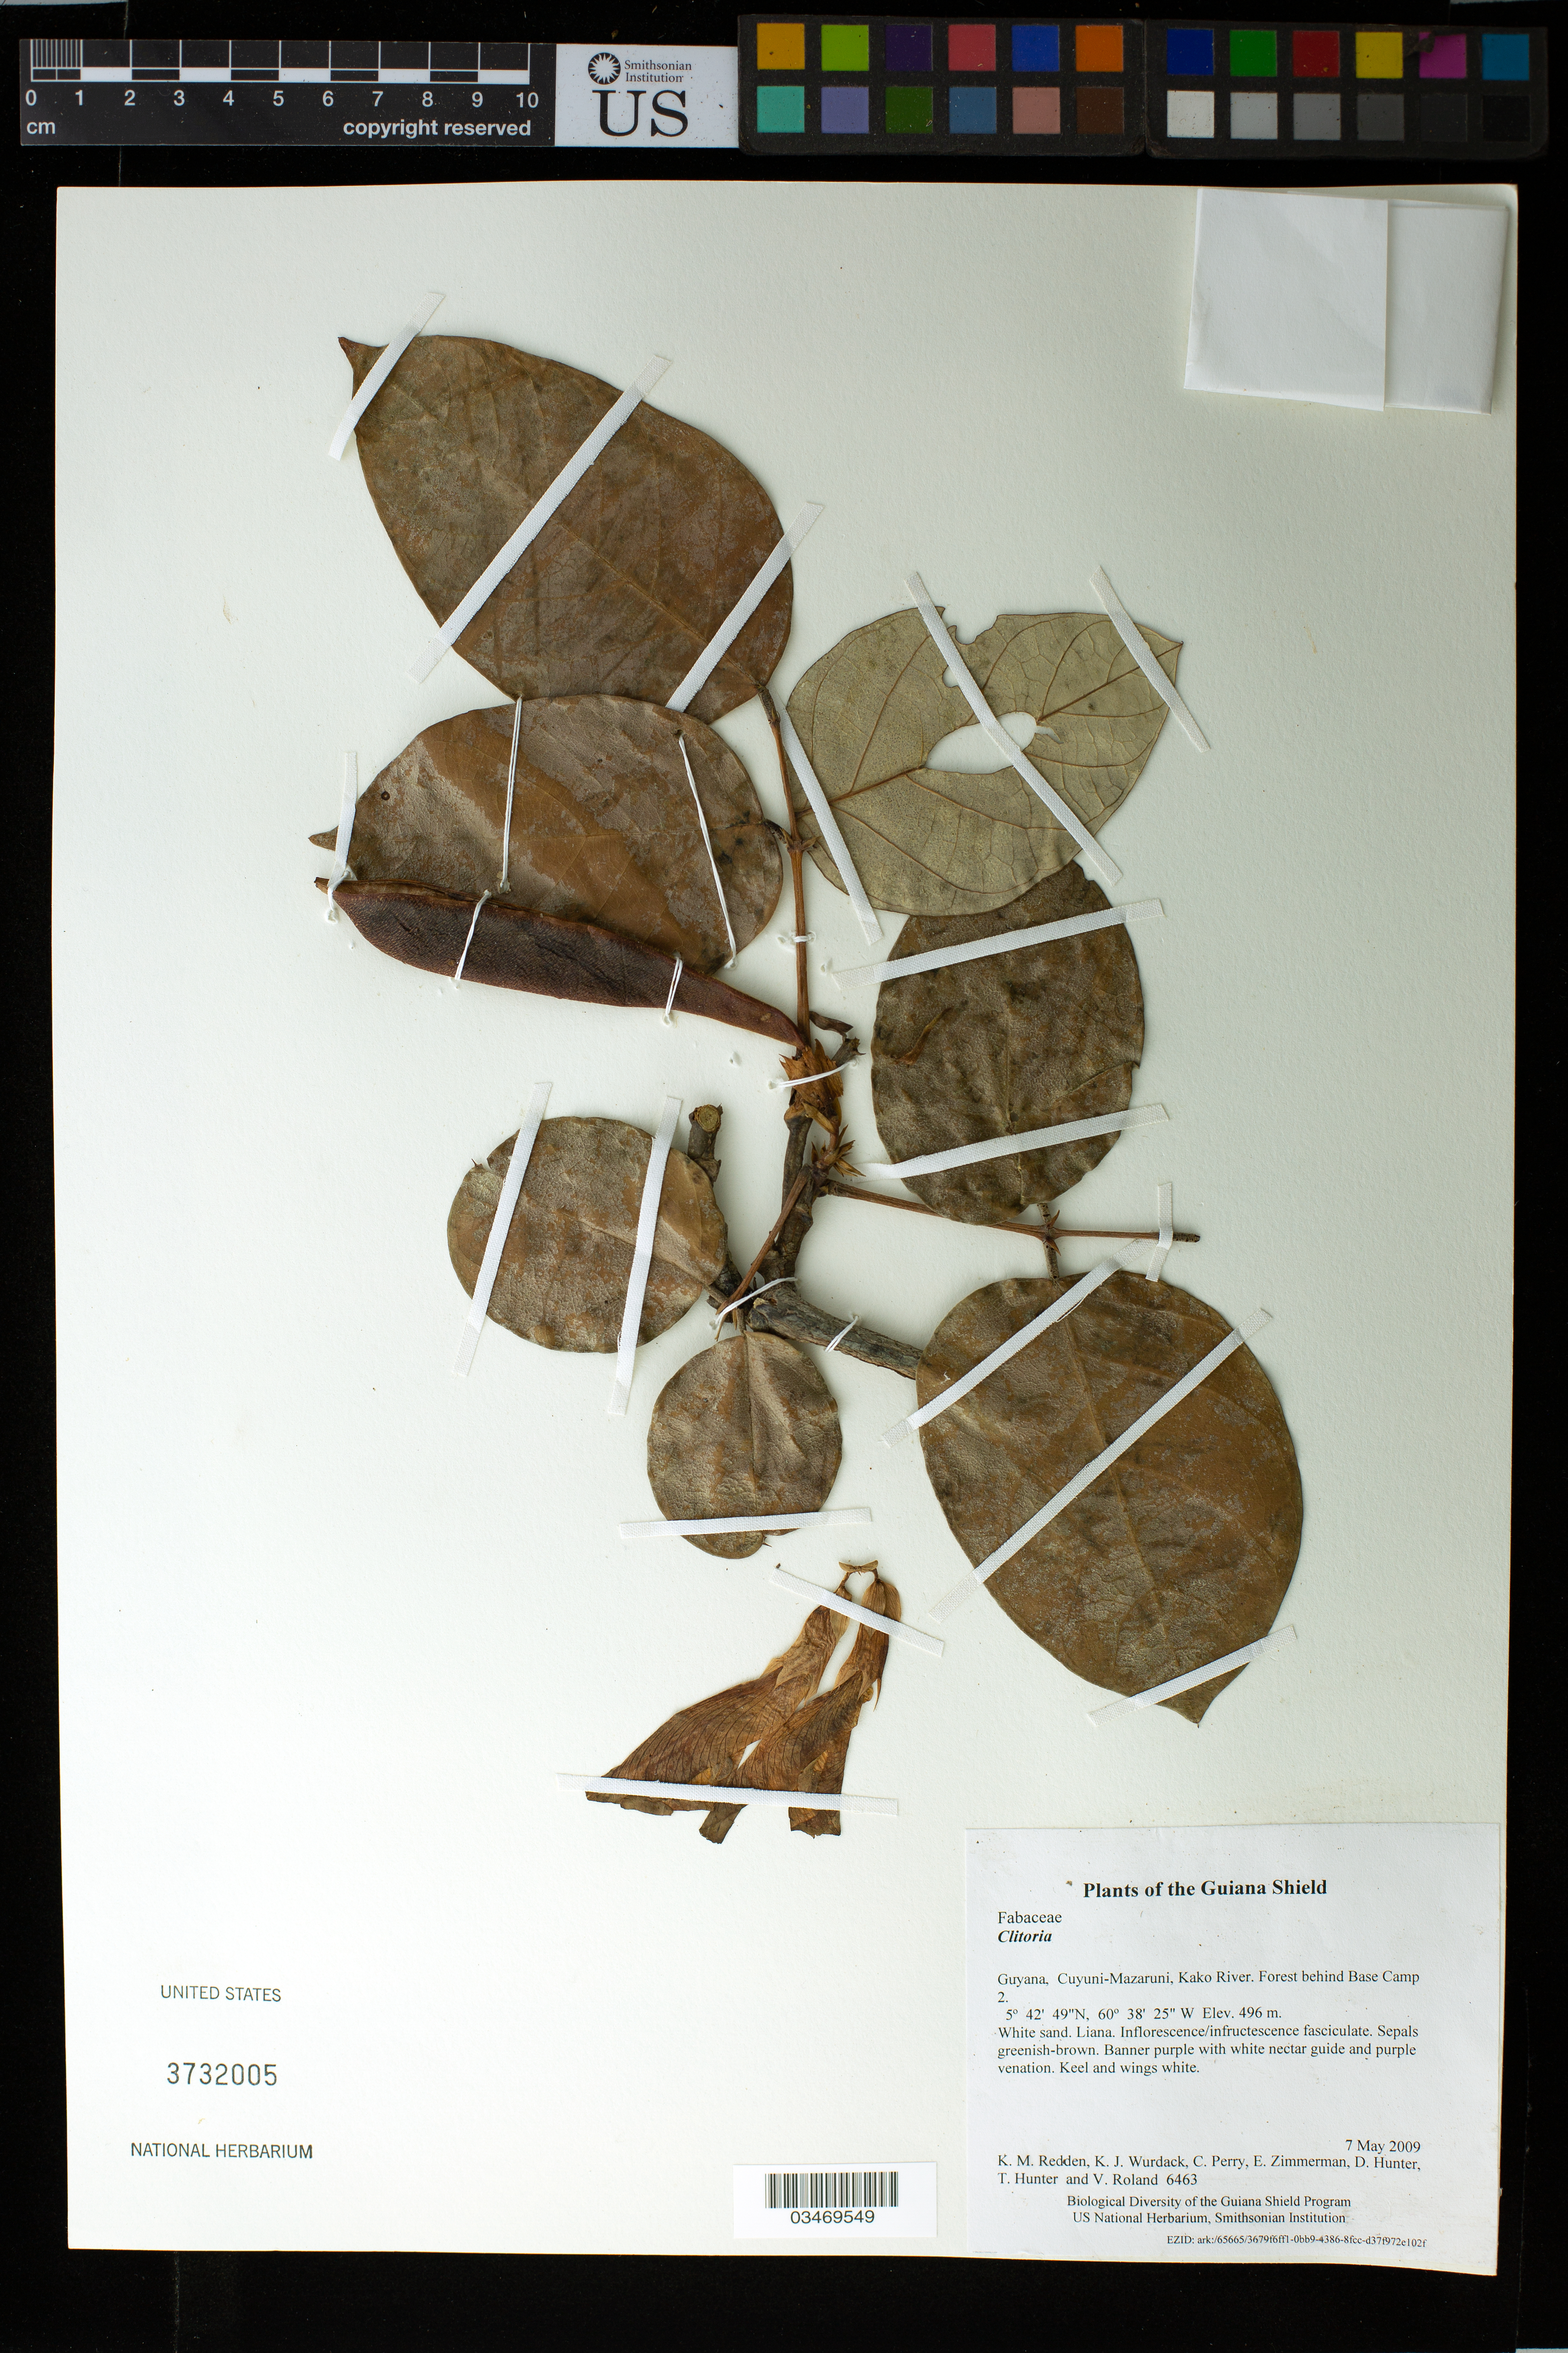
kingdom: Plantae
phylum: Tracheophyta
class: Magnoliopsida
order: Fabales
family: Fabaceae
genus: Clitoria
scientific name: Clitoria sp.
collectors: K. M. Redden, K. Wurdack, C. Perry, E. Zimmerman, D. Hunter, T. Hunter & V. Roland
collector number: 6463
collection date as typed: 7 May 2009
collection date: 2009-05-07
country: Guyana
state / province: Cuyuni-Mazaruni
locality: Kako River. Forest behind Base Camp 2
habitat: White sand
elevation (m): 496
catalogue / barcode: US 3732005